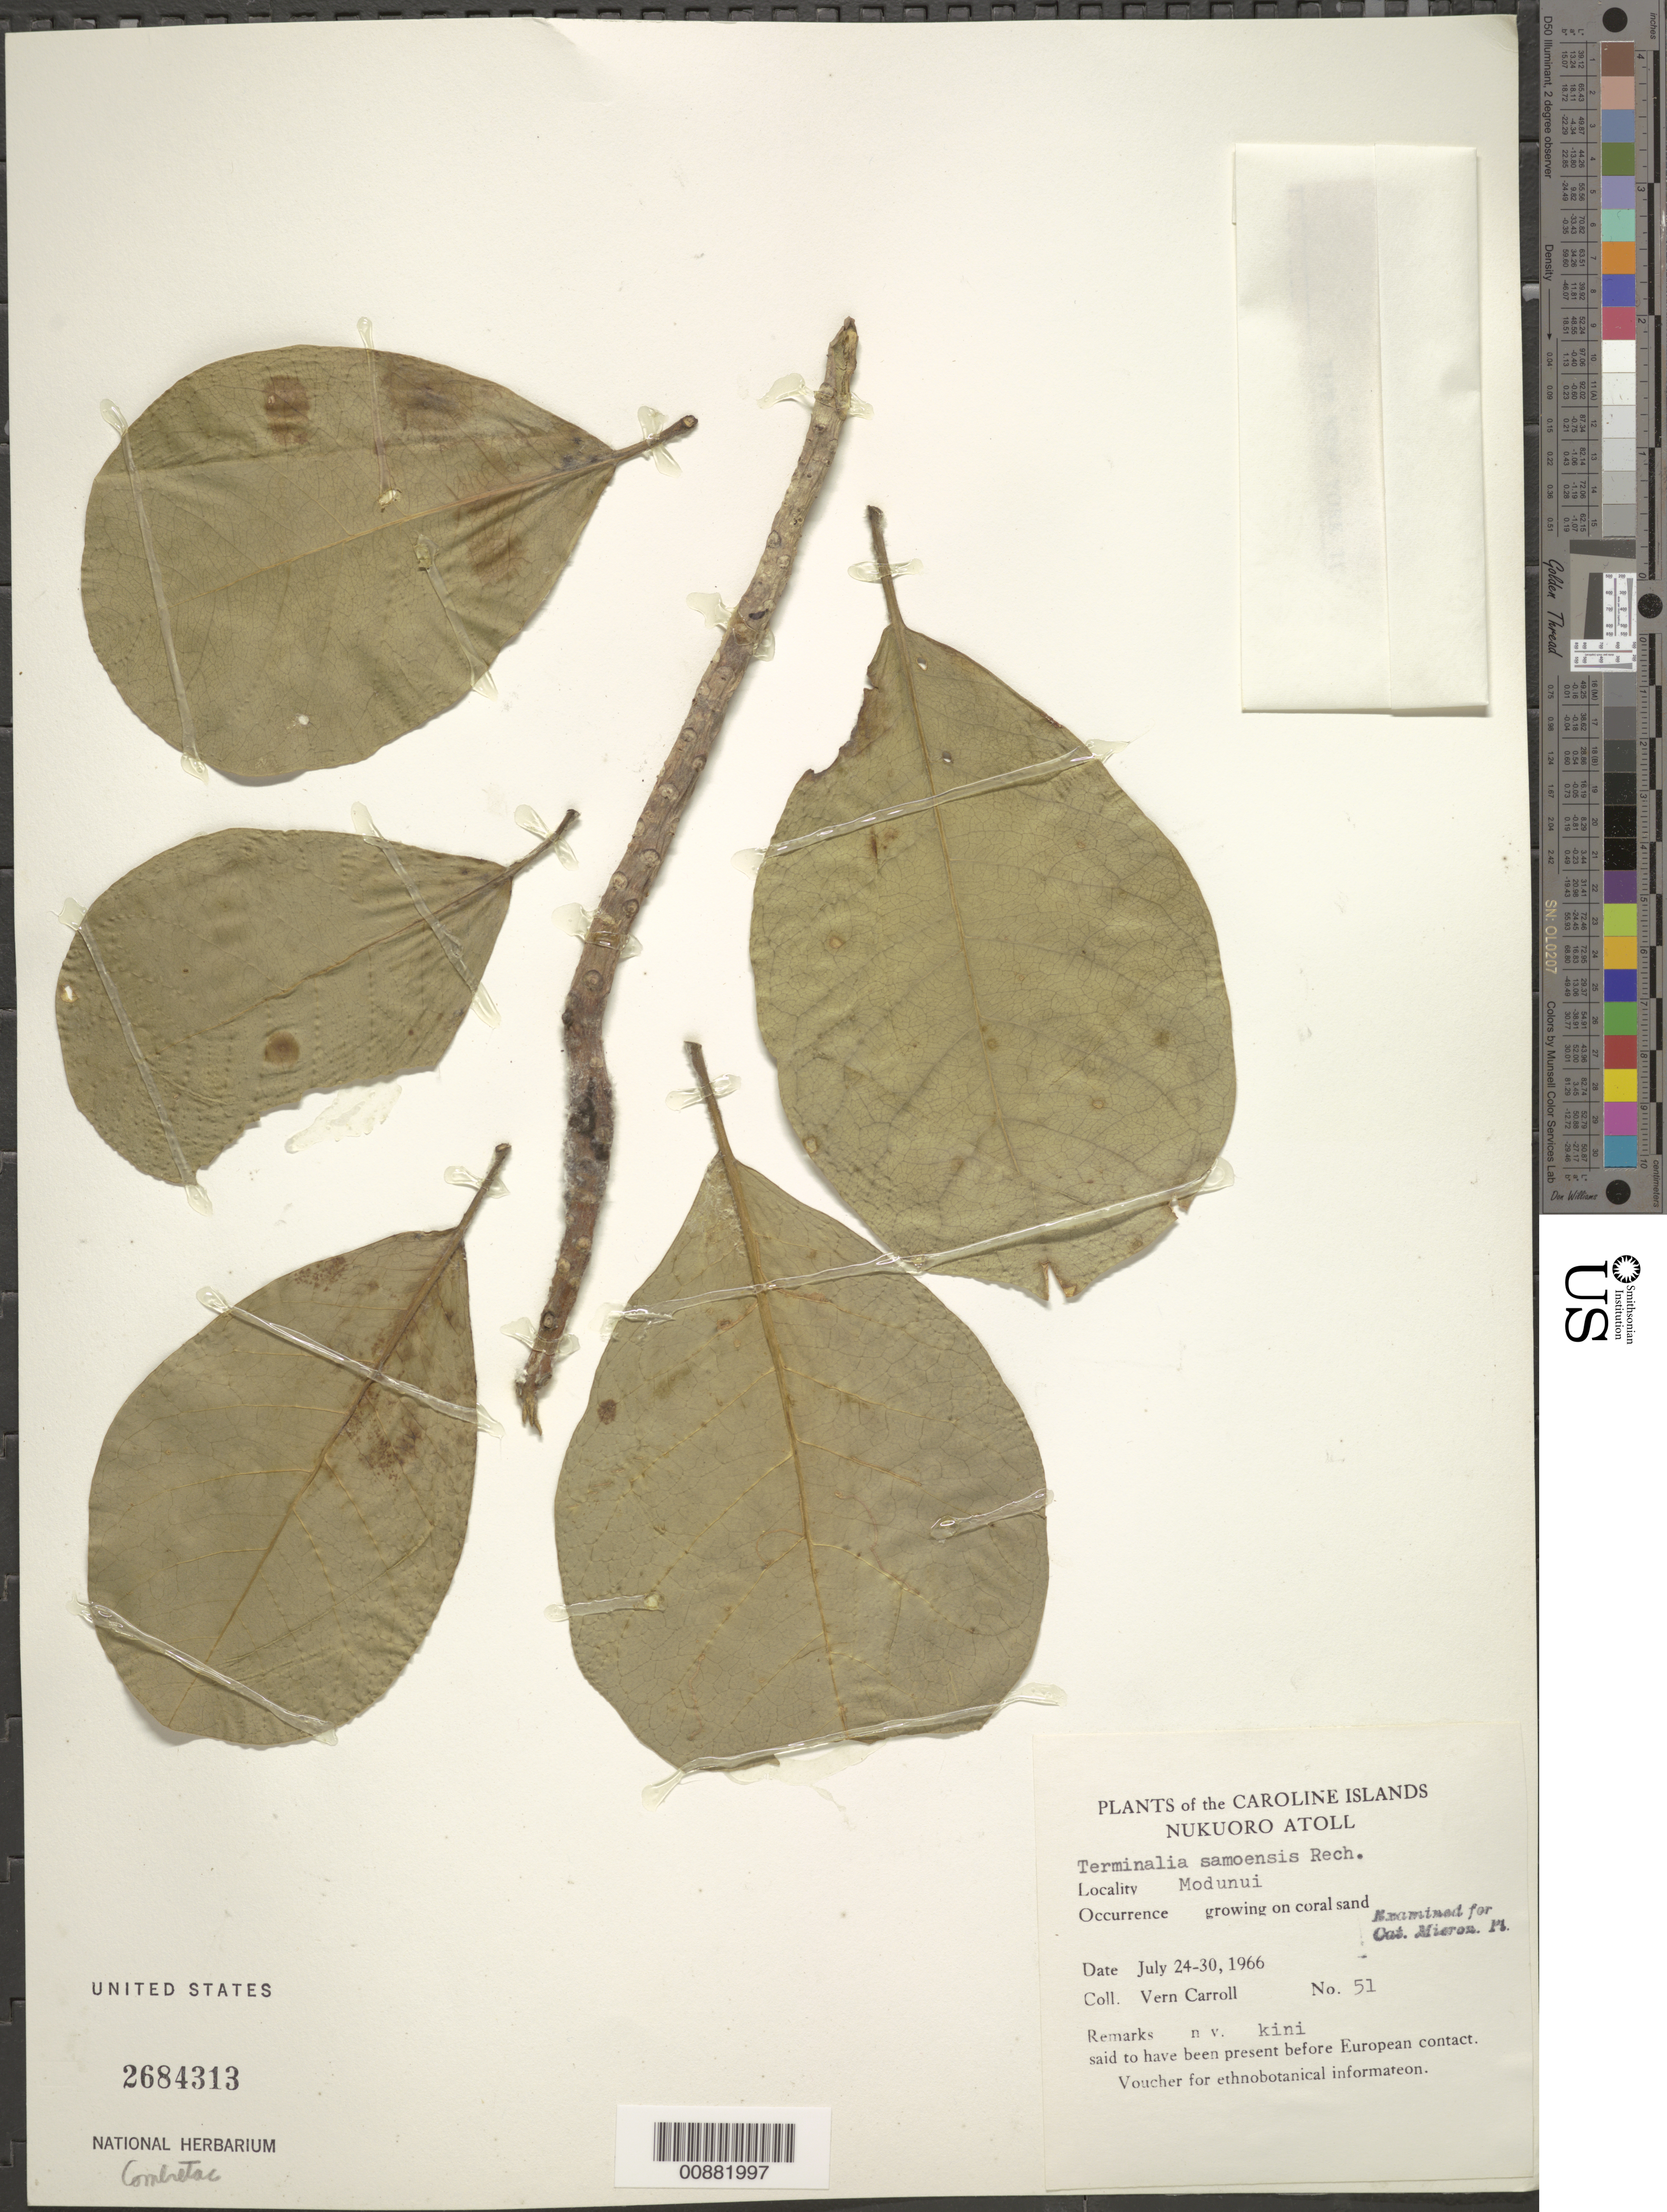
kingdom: Plantae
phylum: Tracheophyta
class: Magnoliopsida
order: Myrtales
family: Combretaceae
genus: Terminalia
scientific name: Terminalia samoensis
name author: Rech.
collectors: V. Carroll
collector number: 51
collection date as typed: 24 Jul 1966 to 30 Jul 1966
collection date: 1966-07-24/1966-07-30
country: Micronesia, Federated States of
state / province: Pohnpei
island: Nukuoro Atoll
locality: Modunui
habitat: crown on coral sand.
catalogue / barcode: US 2684313